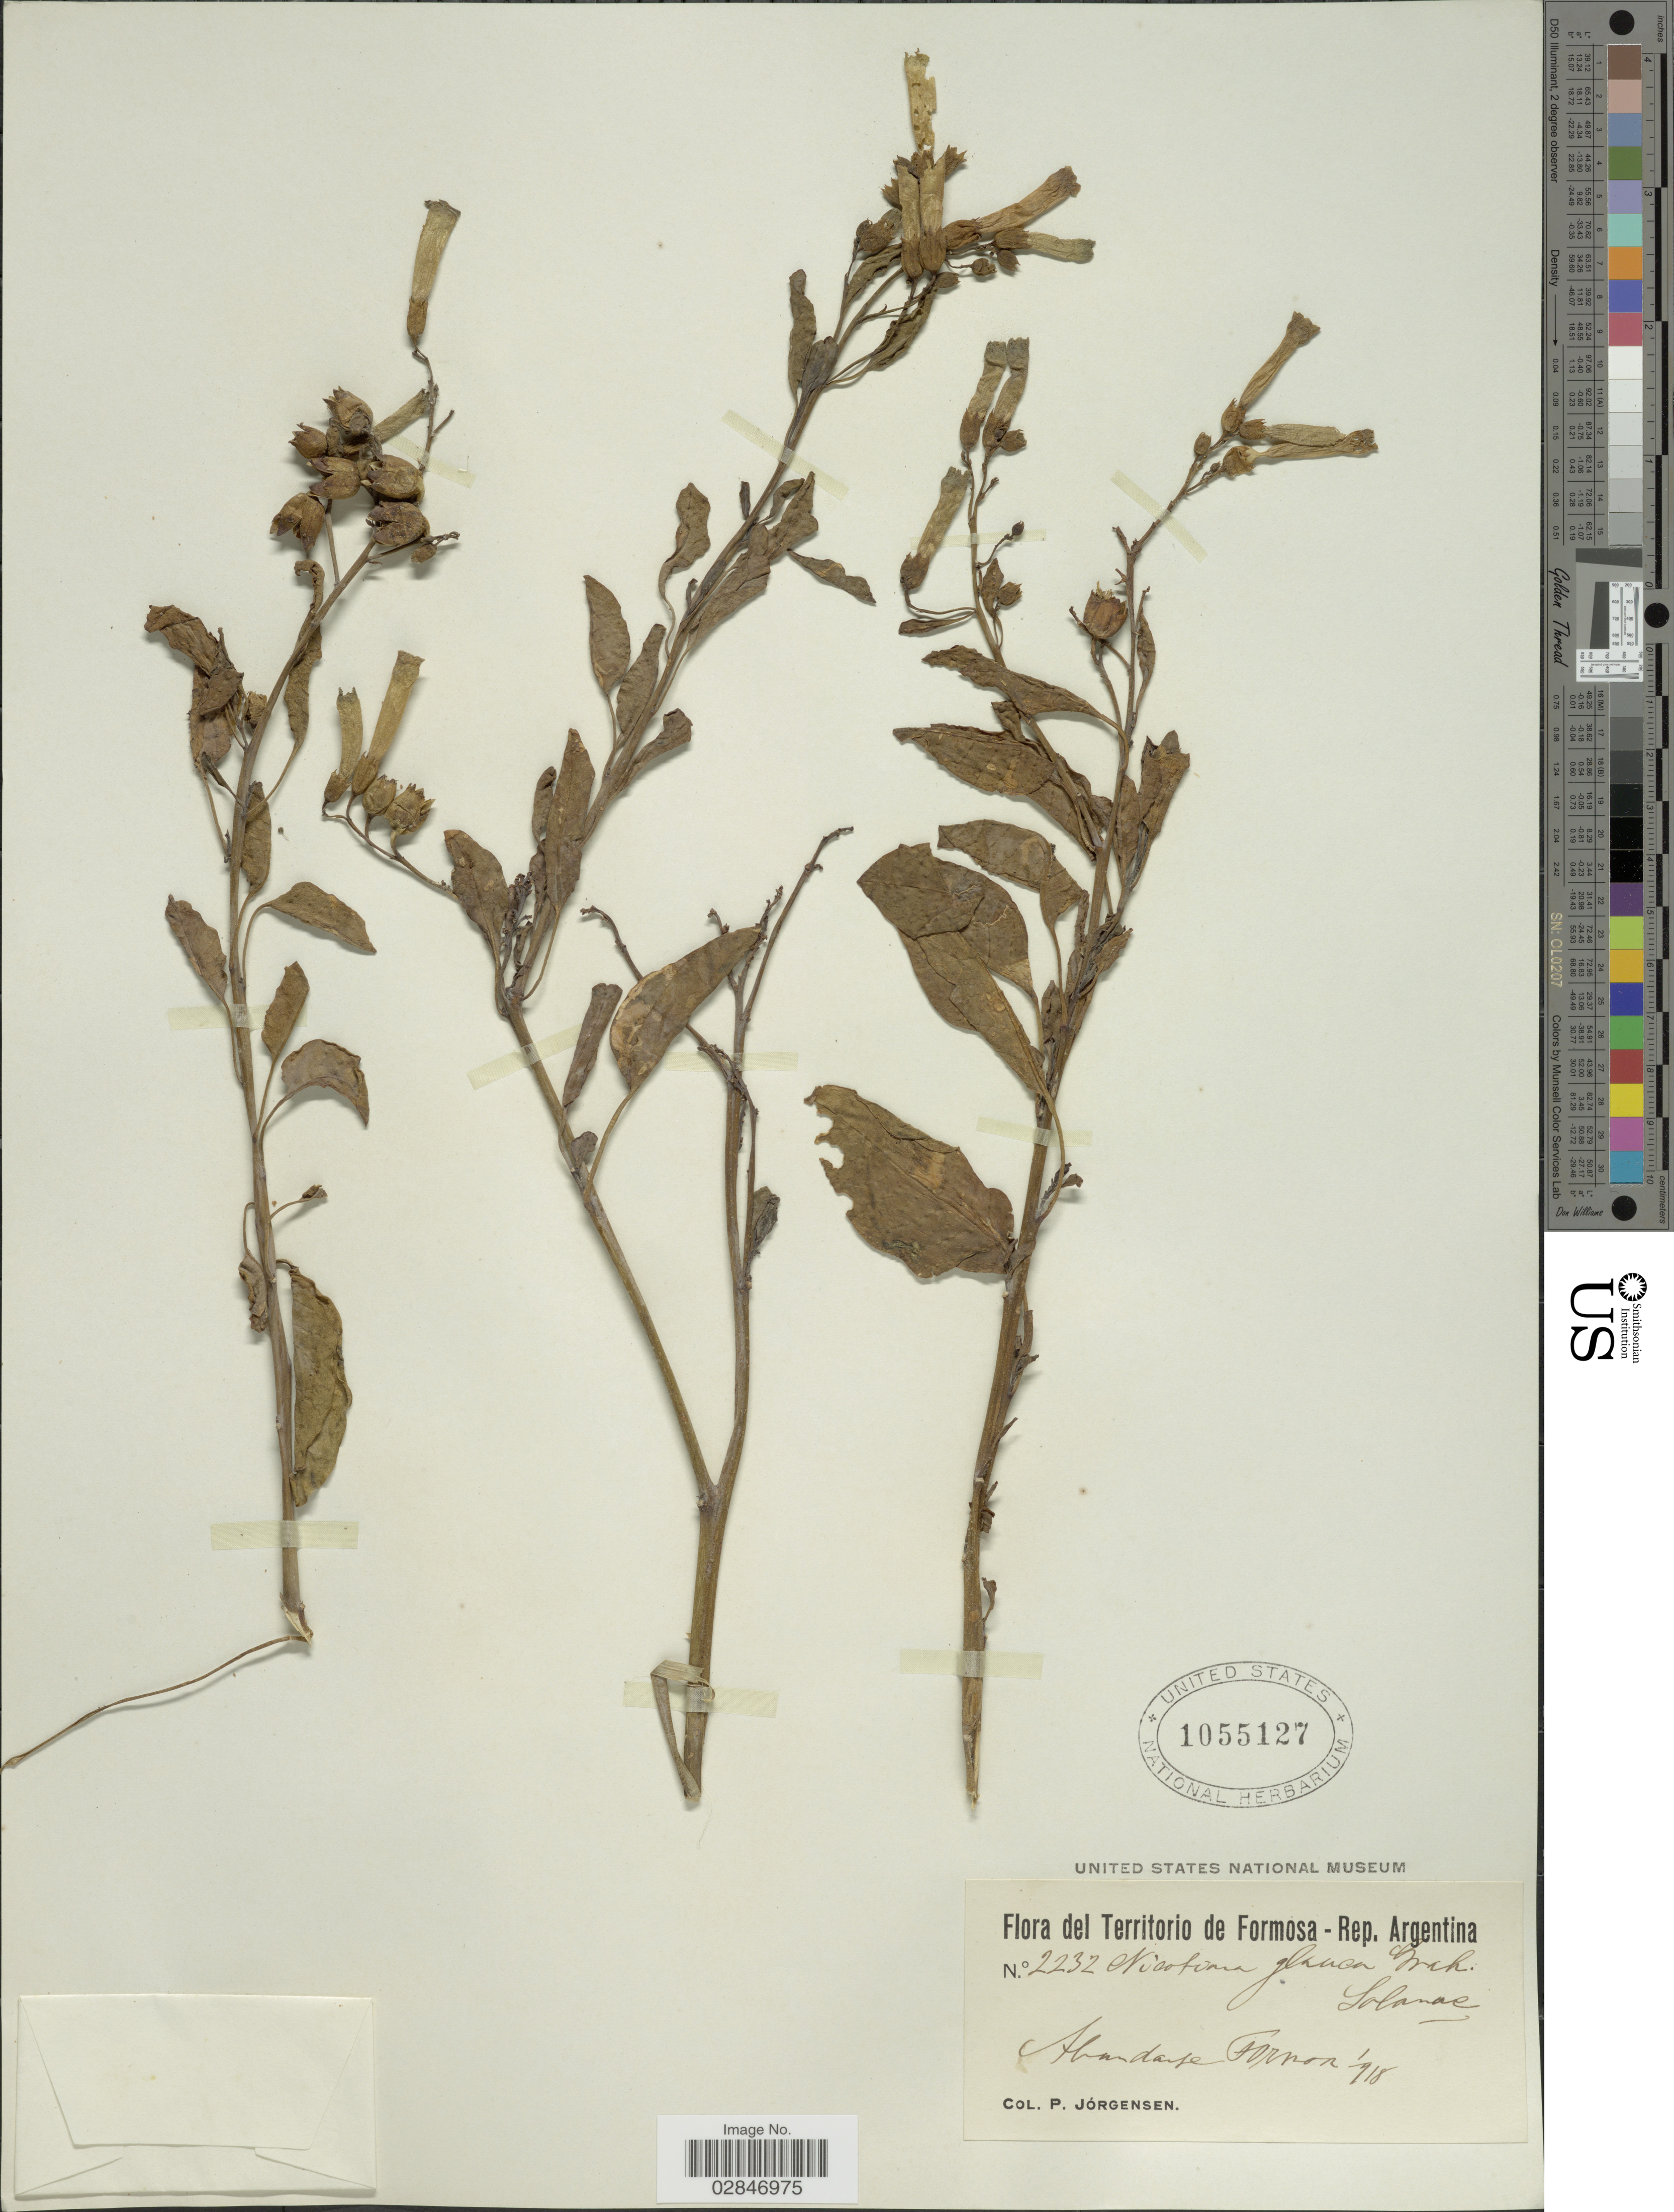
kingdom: Plantae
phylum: Tracheophyta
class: Magnoliopsida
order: Solanales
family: Solanaceae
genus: Nicotiana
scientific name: Nicotiana glauca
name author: Graham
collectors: P. Jörgensen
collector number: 2232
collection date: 1918-01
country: Argentina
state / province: Formosa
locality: Territorio de Formosa - Rep. Argentina, Abundarte Formosa.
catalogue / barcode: US 1055127